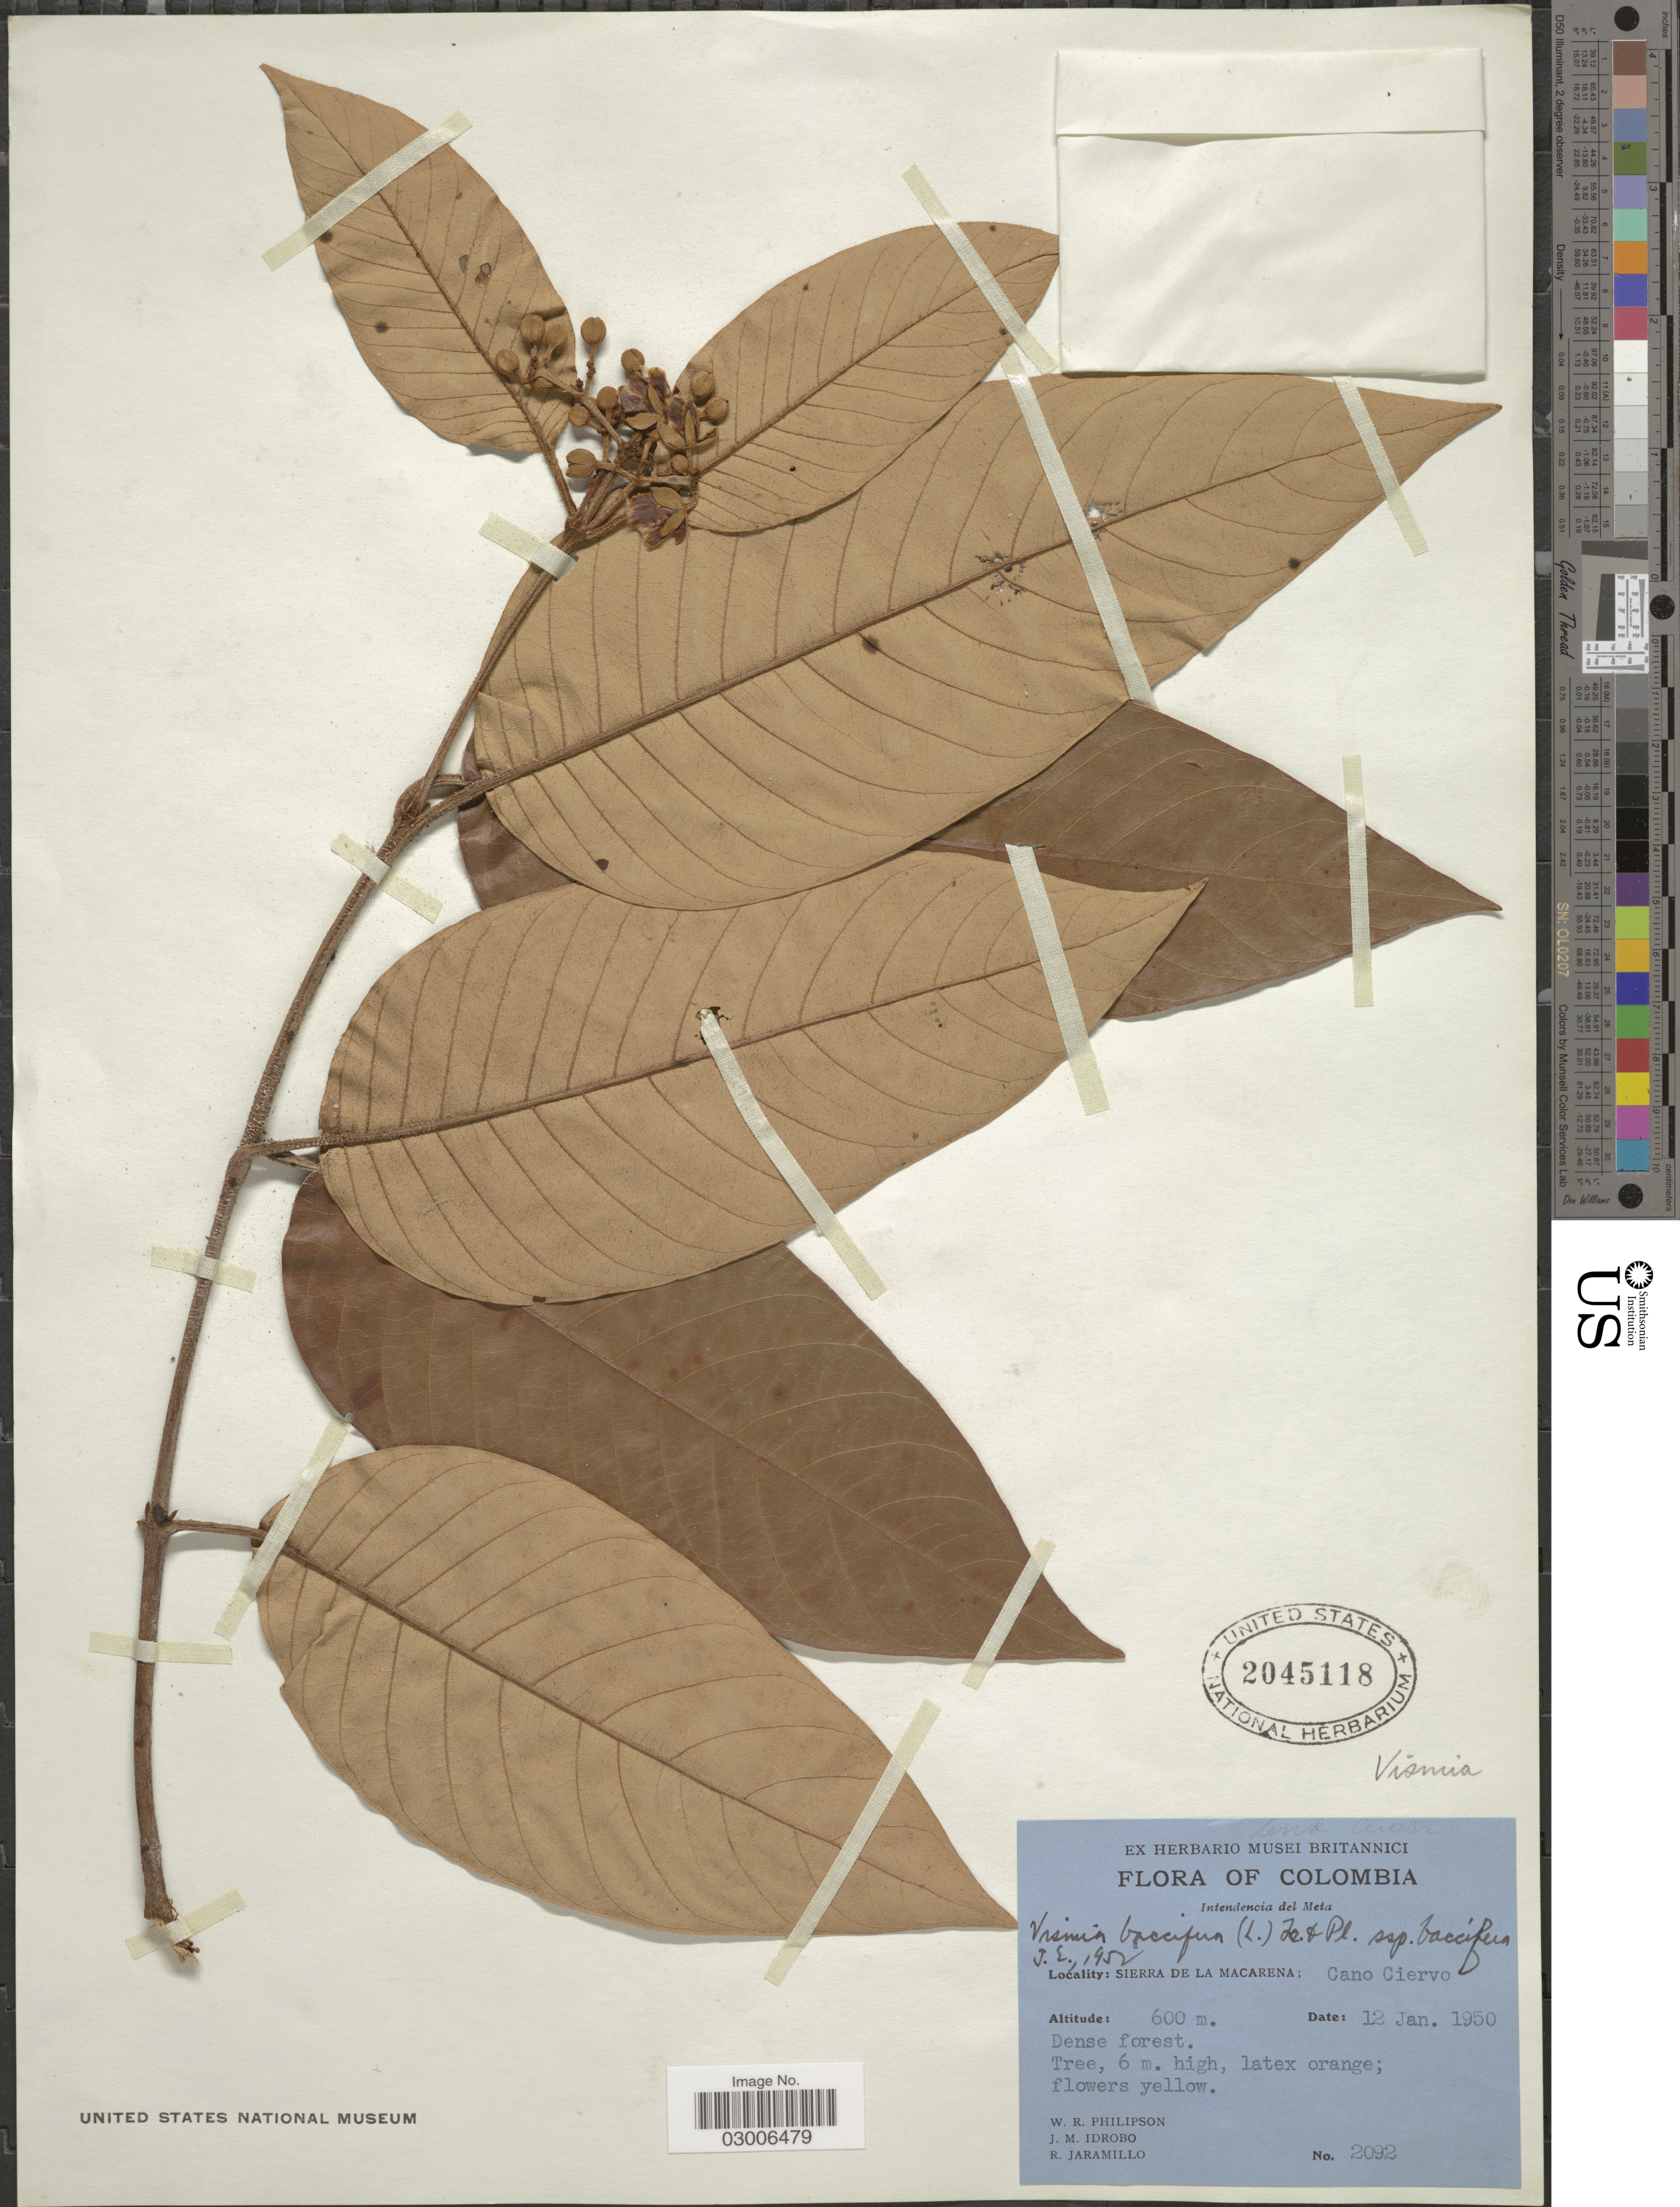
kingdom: Plantae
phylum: Tracheophyta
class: Magnoliopsida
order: Malpighiales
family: Hypericaceae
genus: Vismia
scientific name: Vismia baccifera subsp. baccifera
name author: (L.) Triana & Planch.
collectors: W. R. Philipson, J. M. Idrobo & R. Jaramillo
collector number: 2092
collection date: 1950-01-12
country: Colombia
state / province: Meta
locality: Intendencia del Meta, Sierra De La Macarena: Cano Ciervo.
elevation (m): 600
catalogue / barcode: US 2045118